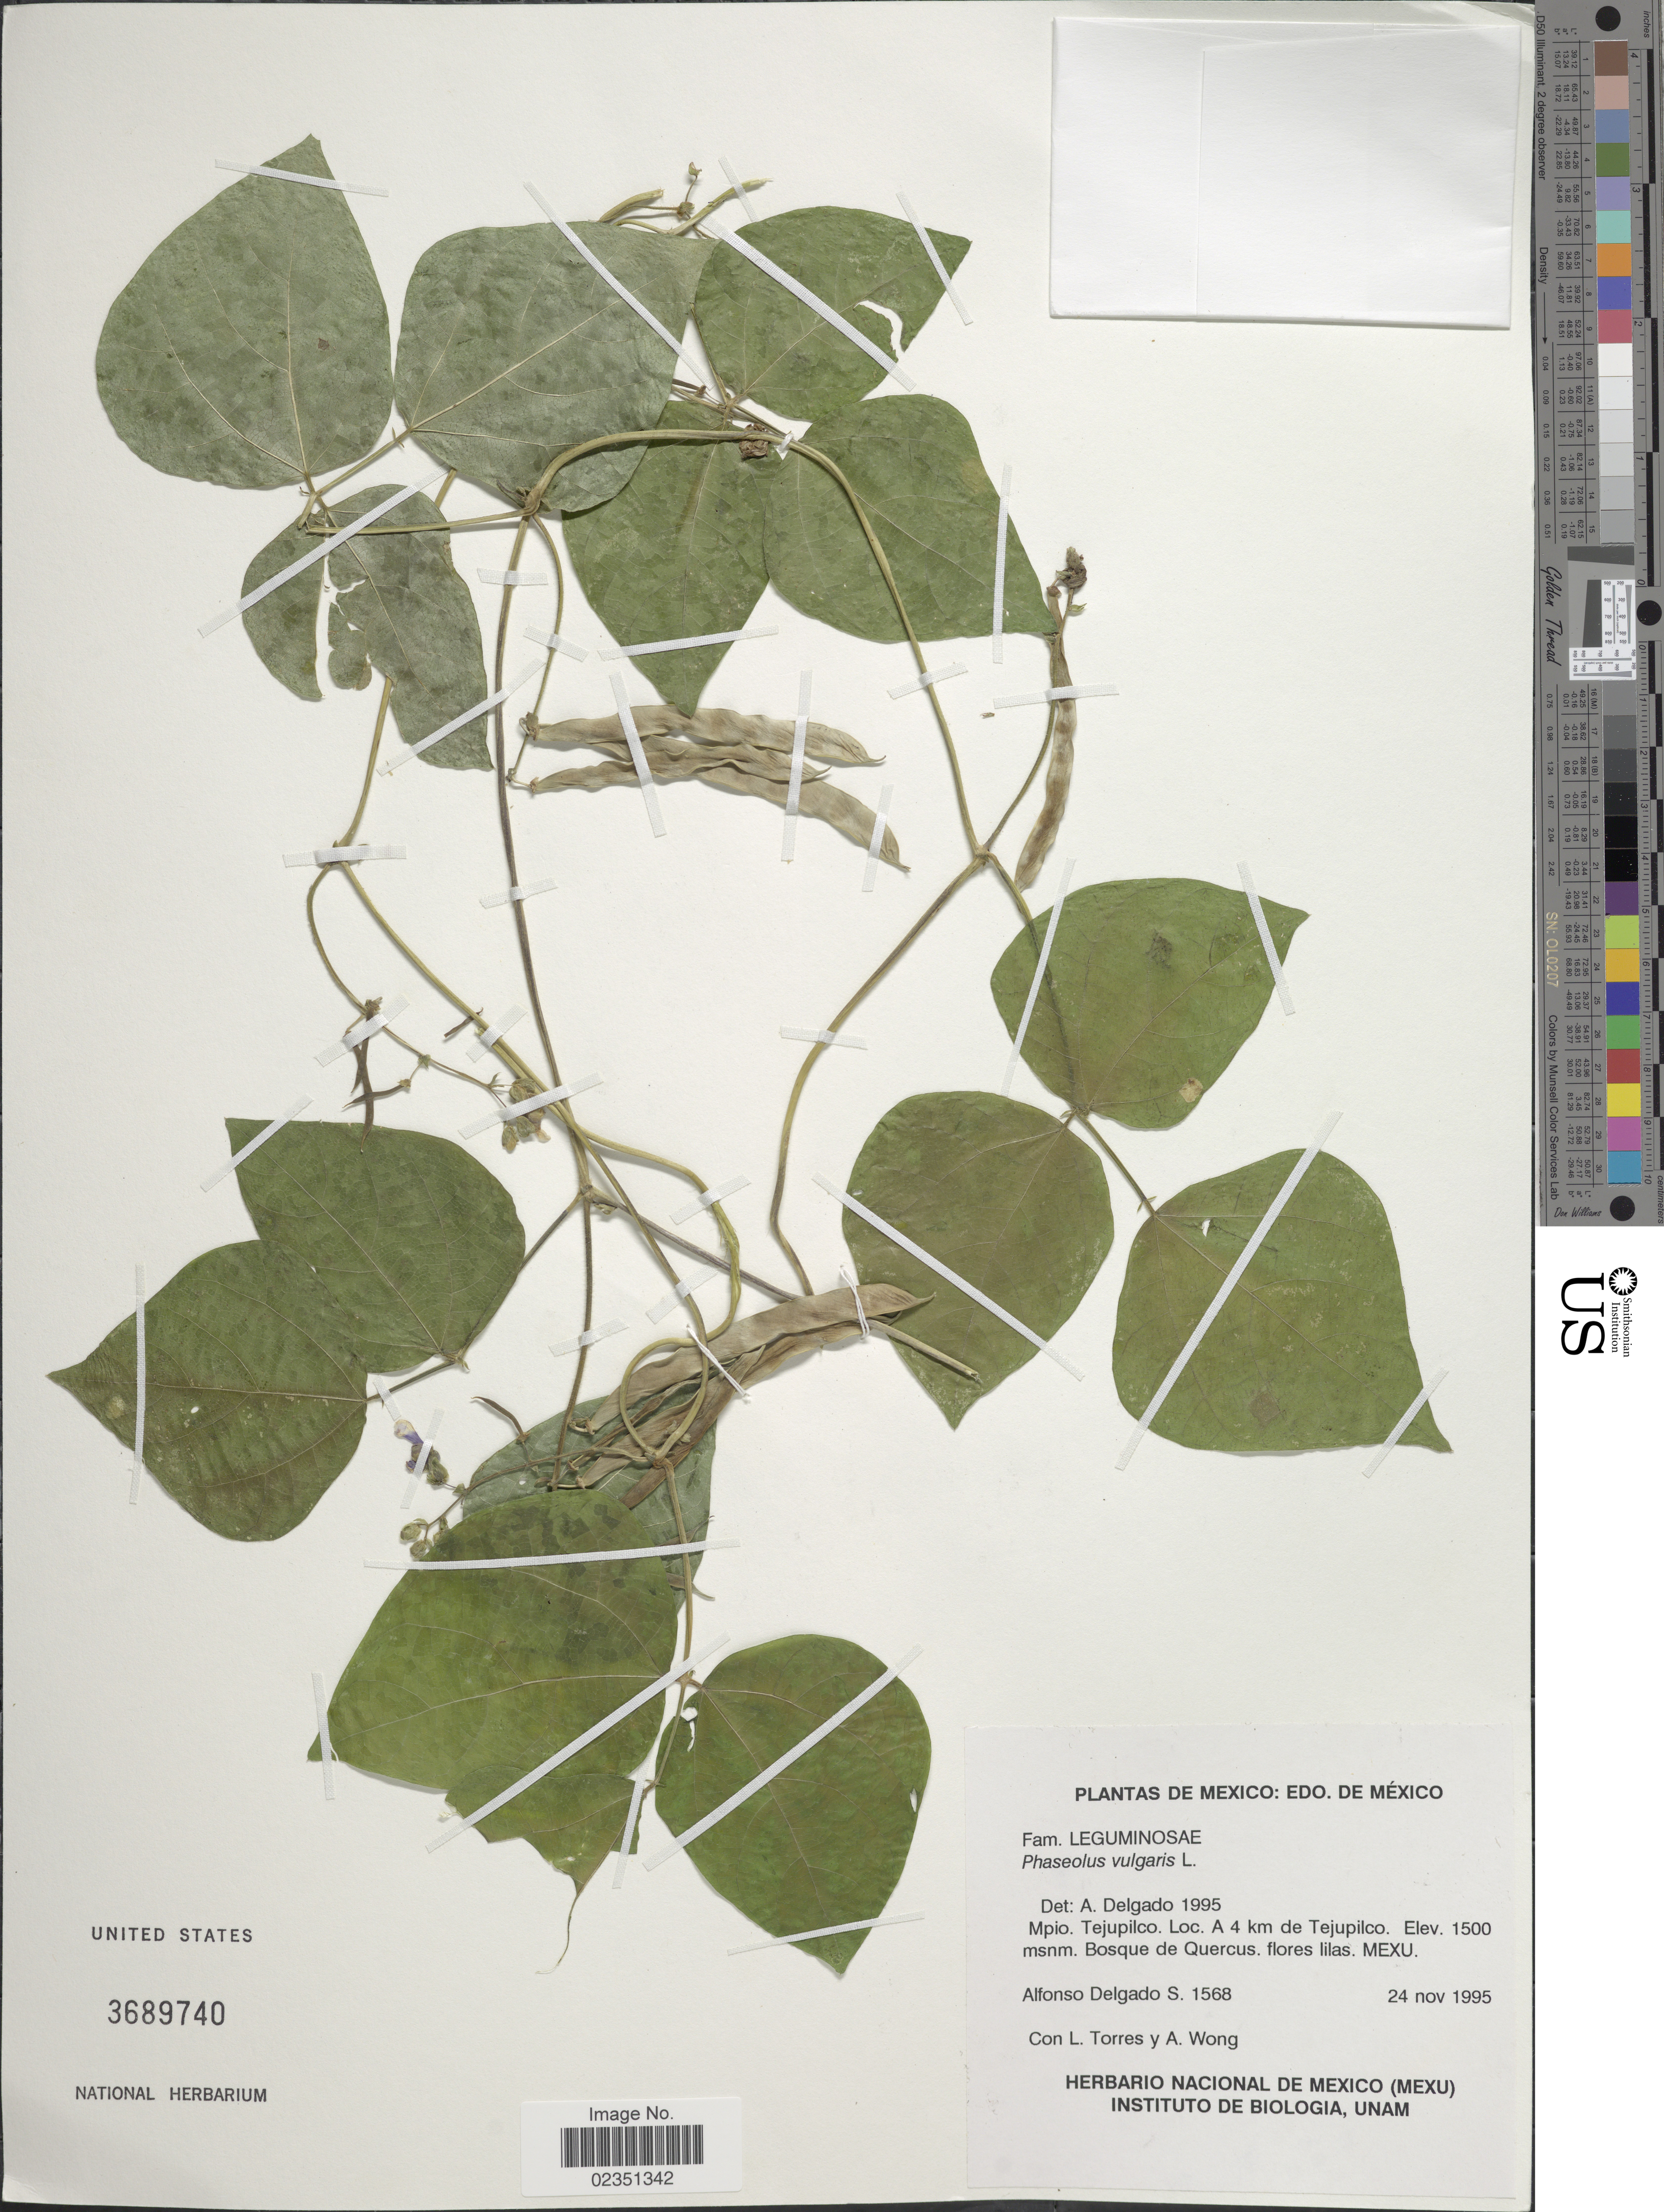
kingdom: Plantae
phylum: Tracheophyta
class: Magnoliopsida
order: Fabales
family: Fabaceae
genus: Phaseolus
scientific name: Phaseolus vulgaris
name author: L.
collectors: A. Delgado S., L. Torres & A. Wong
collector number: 1568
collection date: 1995-11-24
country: Mexico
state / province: México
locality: Mpio. Tejupilco. A 4 km de Tejupilco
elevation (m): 1500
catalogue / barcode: US 3689740